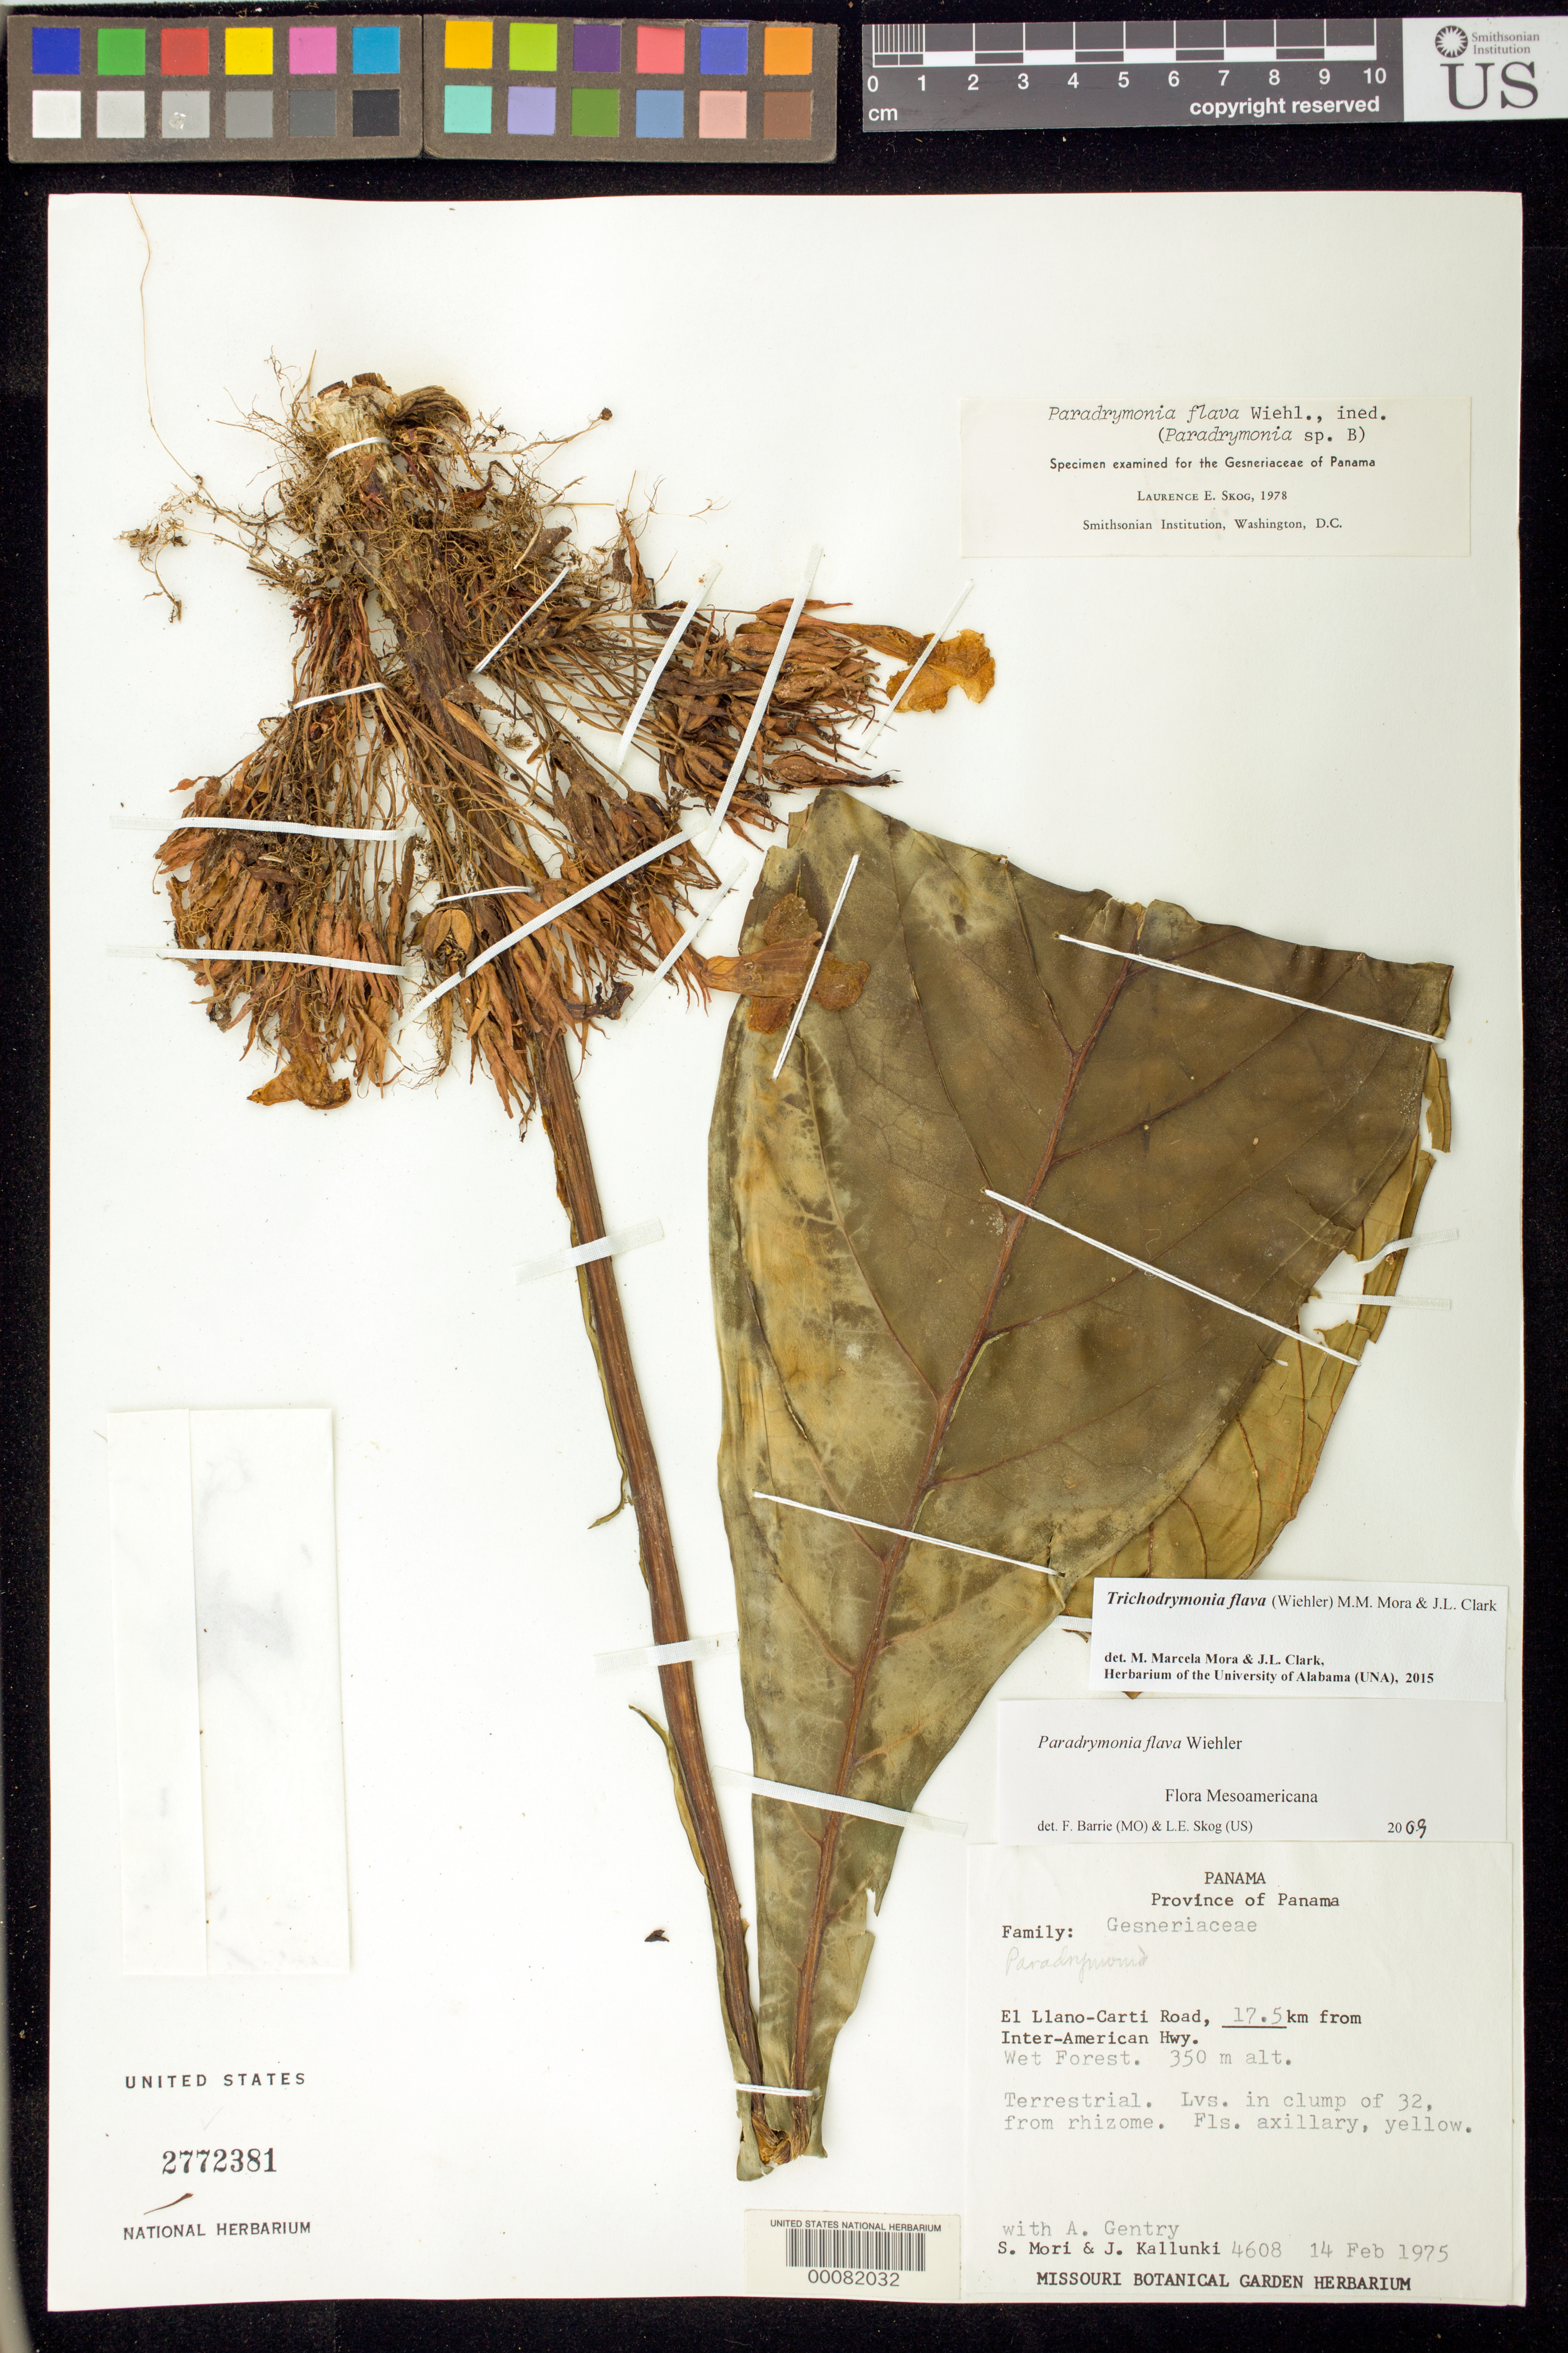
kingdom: Plantae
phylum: Tracheophyta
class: Magnoliopsida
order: Lamiales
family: Gesneriaceae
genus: Trichodrymonia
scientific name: Trichodrymonia flava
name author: (Wiehler) M.M. Mora & J.L. Clark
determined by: Mora, M. M.; Clark, J. L.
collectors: S. Mori, J. Kallunki & A. H. Gentry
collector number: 4608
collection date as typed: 14 Feb 1975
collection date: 1975-02-14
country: Panama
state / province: Panamá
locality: El Llano-Carti road, 17.5 km from Pan-American hwy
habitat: Wet forest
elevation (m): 350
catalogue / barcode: US 2772381